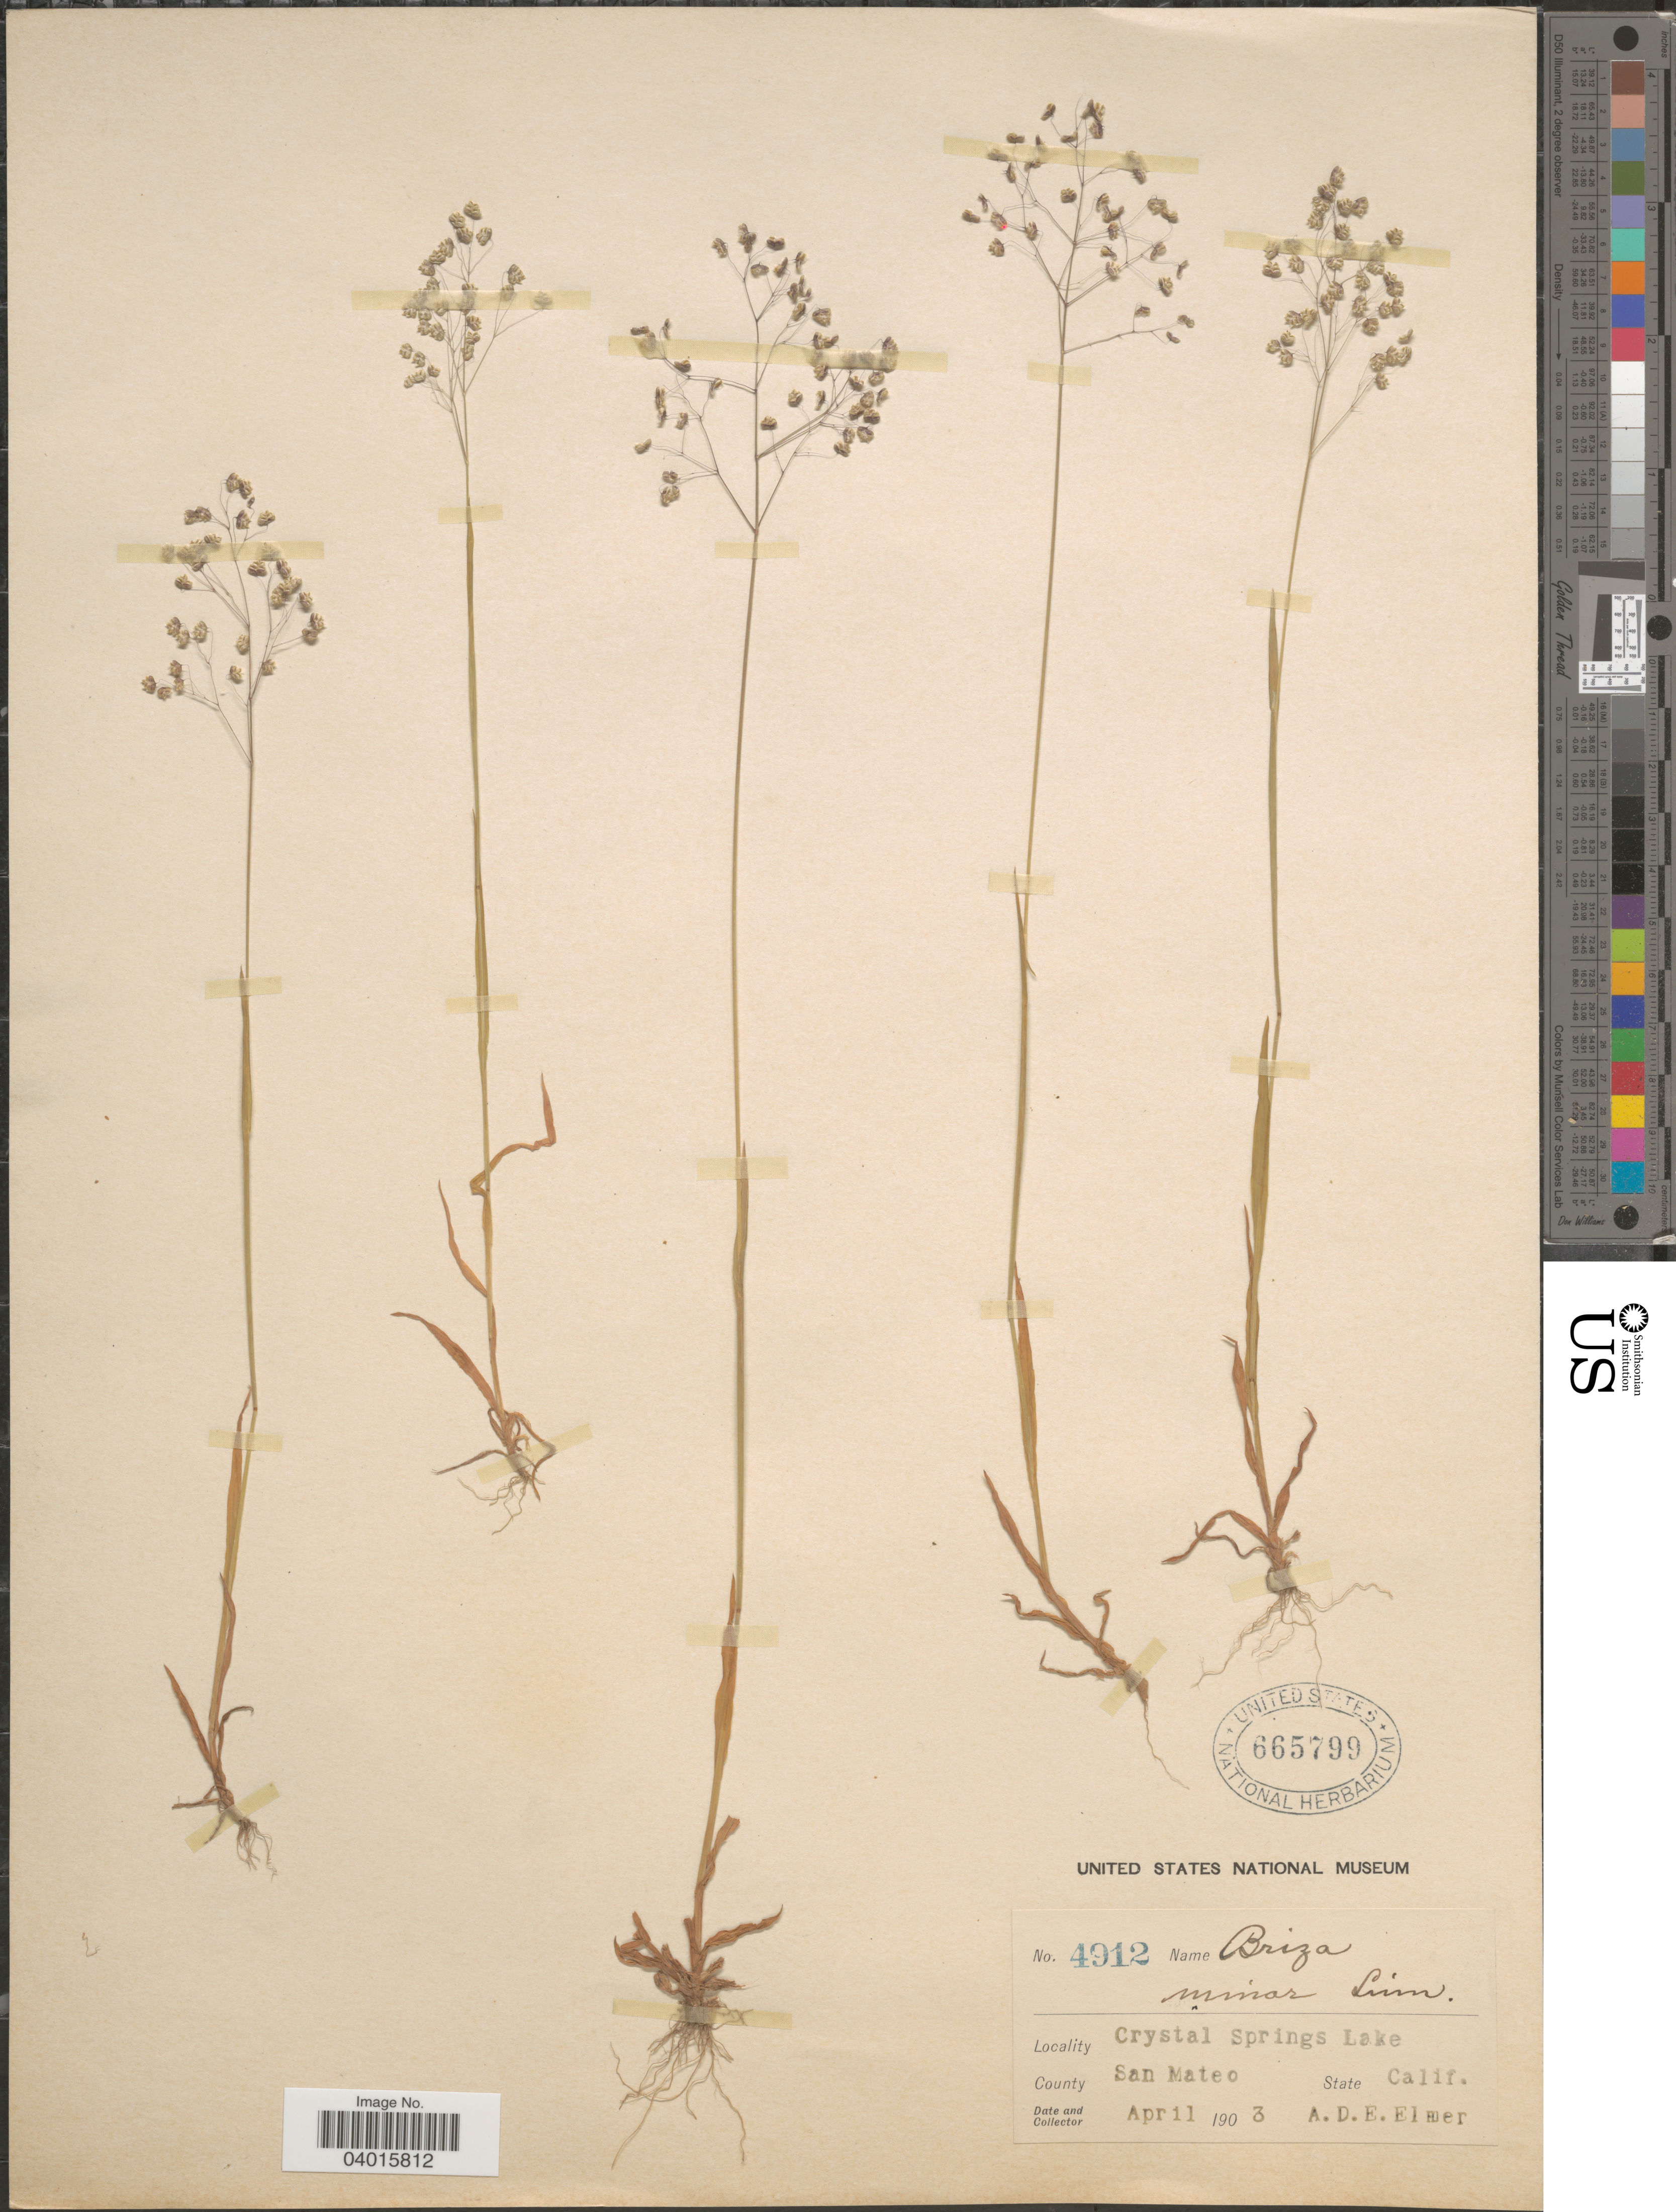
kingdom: Plantae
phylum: Tracheophyta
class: Liliopsida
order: Poales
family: Poaceae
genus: Briza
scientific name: Briza minor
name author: L.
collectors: A. D. E. Elmer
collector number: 4912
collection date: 1903-04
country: United States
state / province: California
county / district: San Mateo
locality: Crystal Springs Lake. County San Mateo.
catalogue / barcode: US 665799